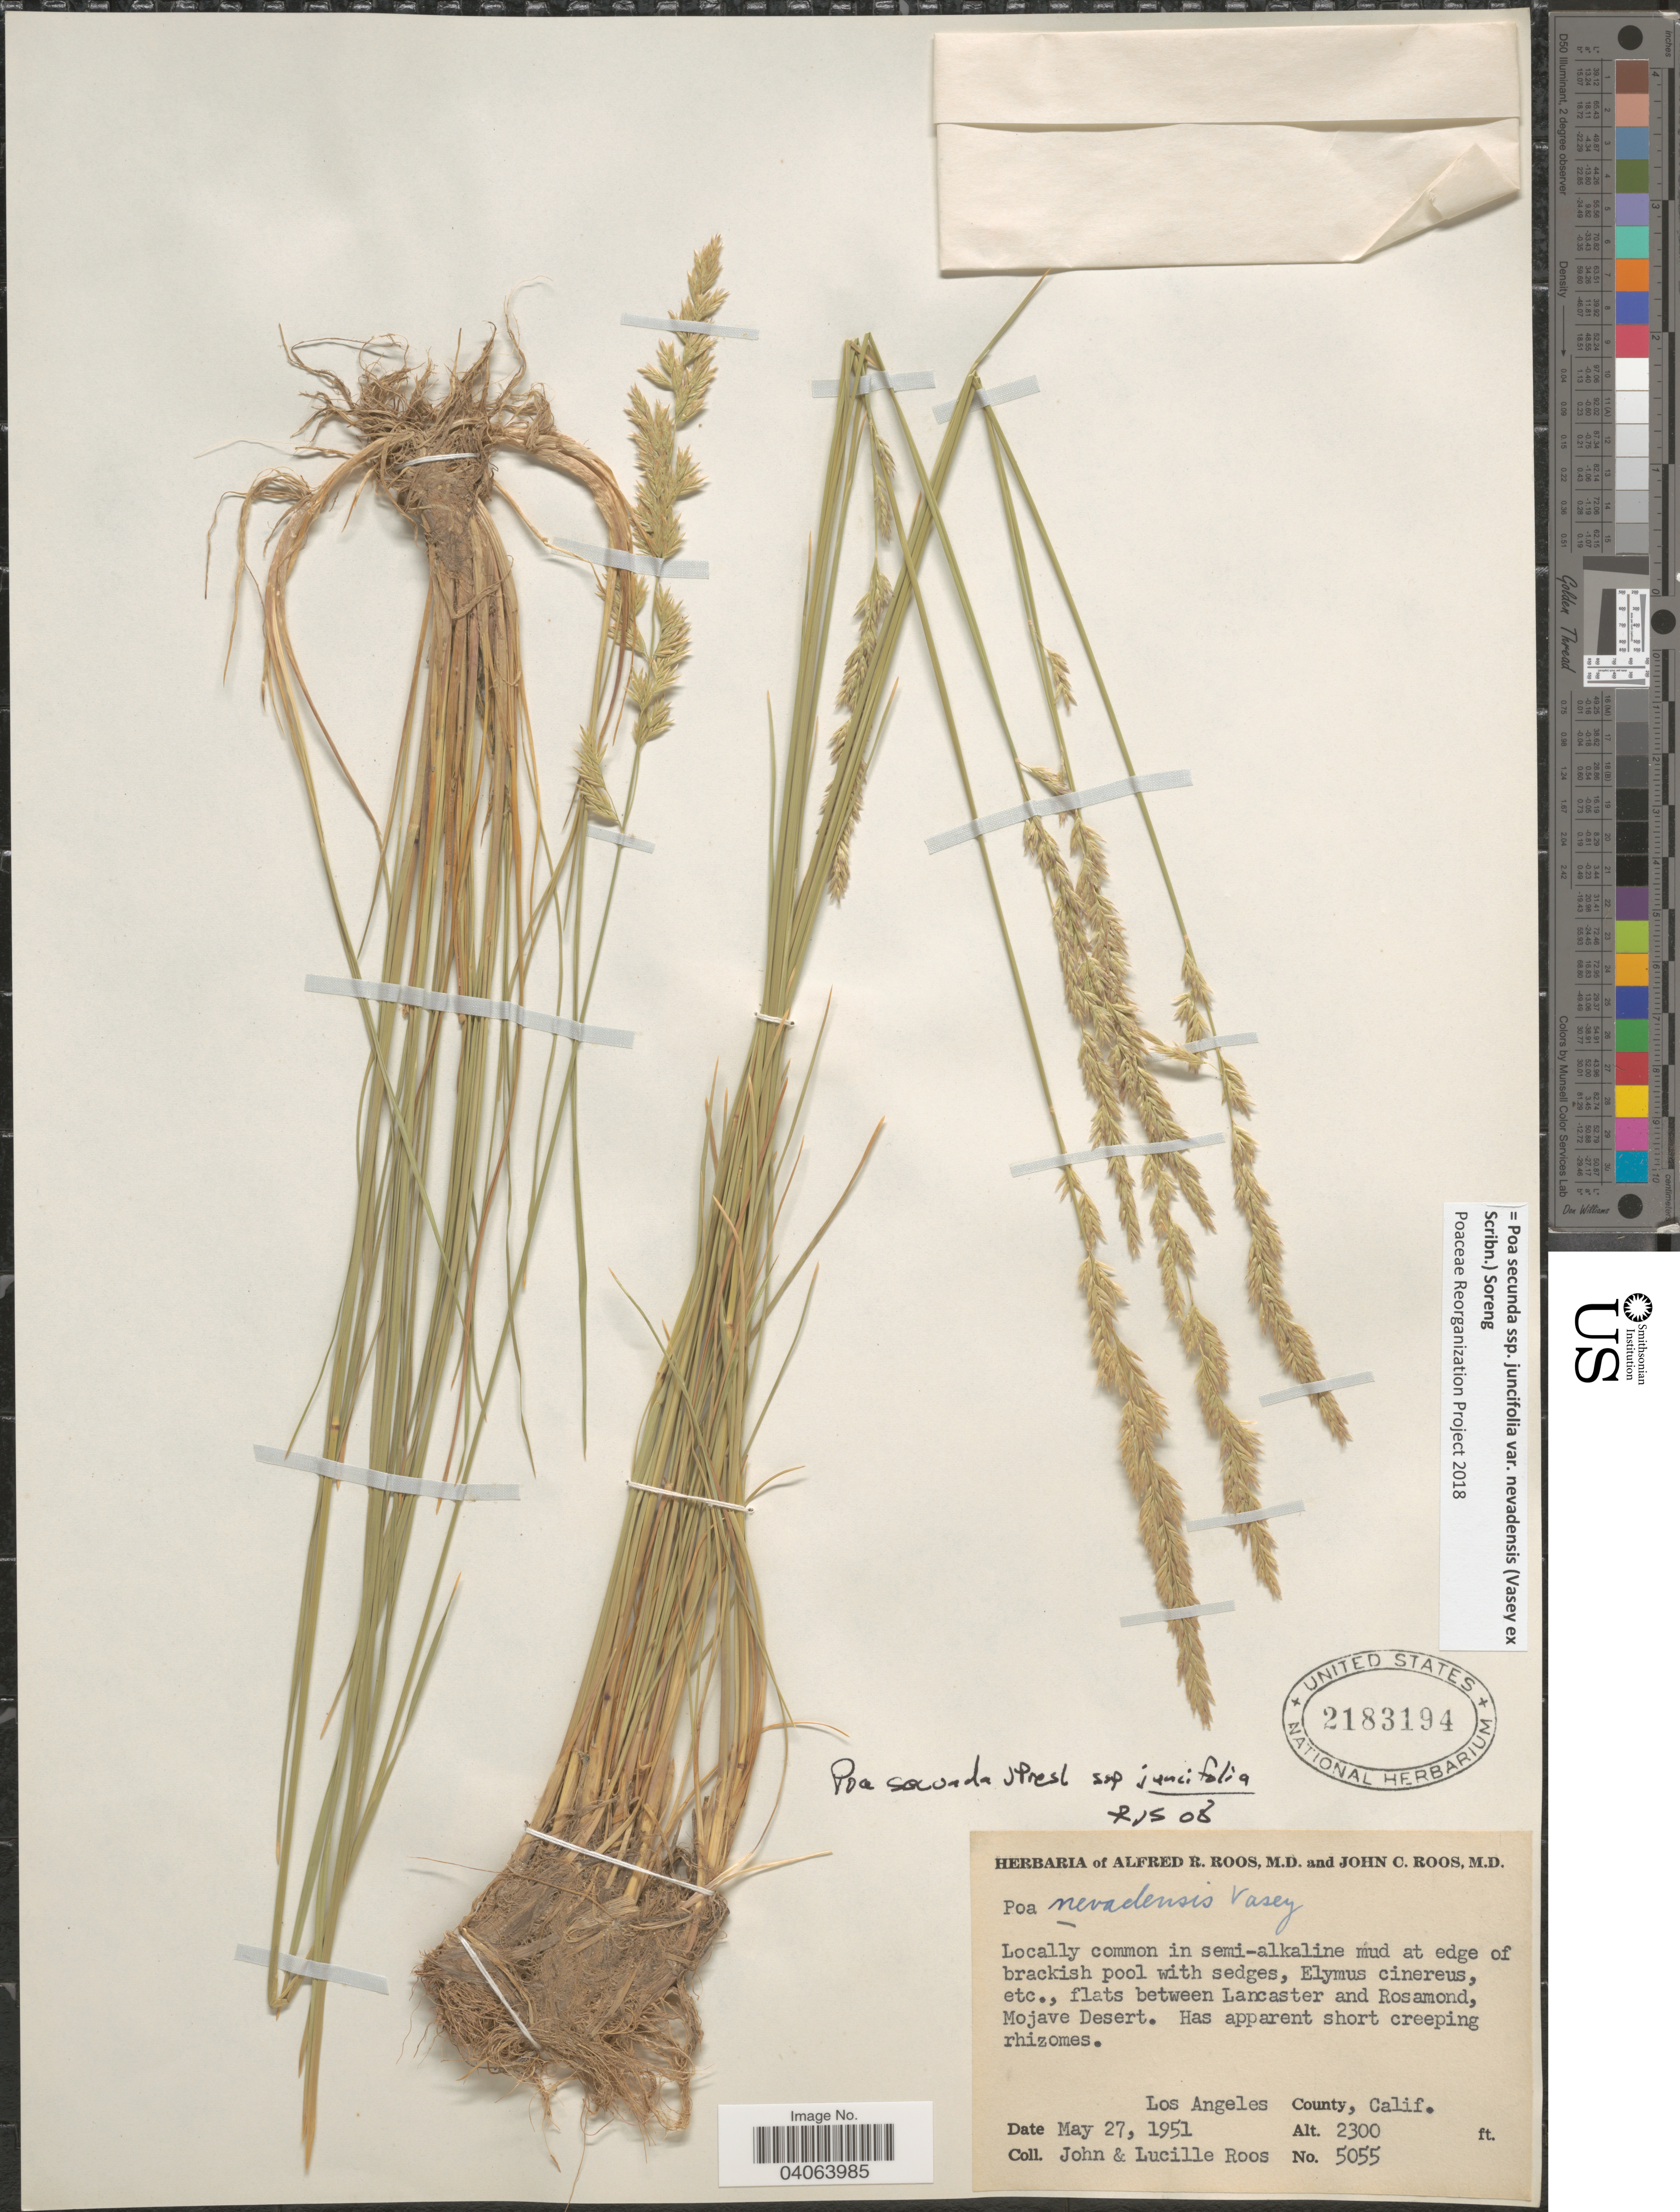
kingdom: Plantae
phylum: Tracheophyta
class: Liliopsida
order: Poales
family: Poaceae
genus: Poa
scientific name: Poa secunda subsp. juncifolia var. nevadensis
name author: (Vasey ex Scribn.) Soreng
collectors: J. C. Roos & L. Roos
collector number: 5055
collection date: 1951-05-27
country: United States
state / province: California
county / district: Los Angeles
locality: Flats between Lancaster and Rosamond, Mojave Desert. Los Angeles County.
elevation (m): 701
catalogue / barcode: US 2183194